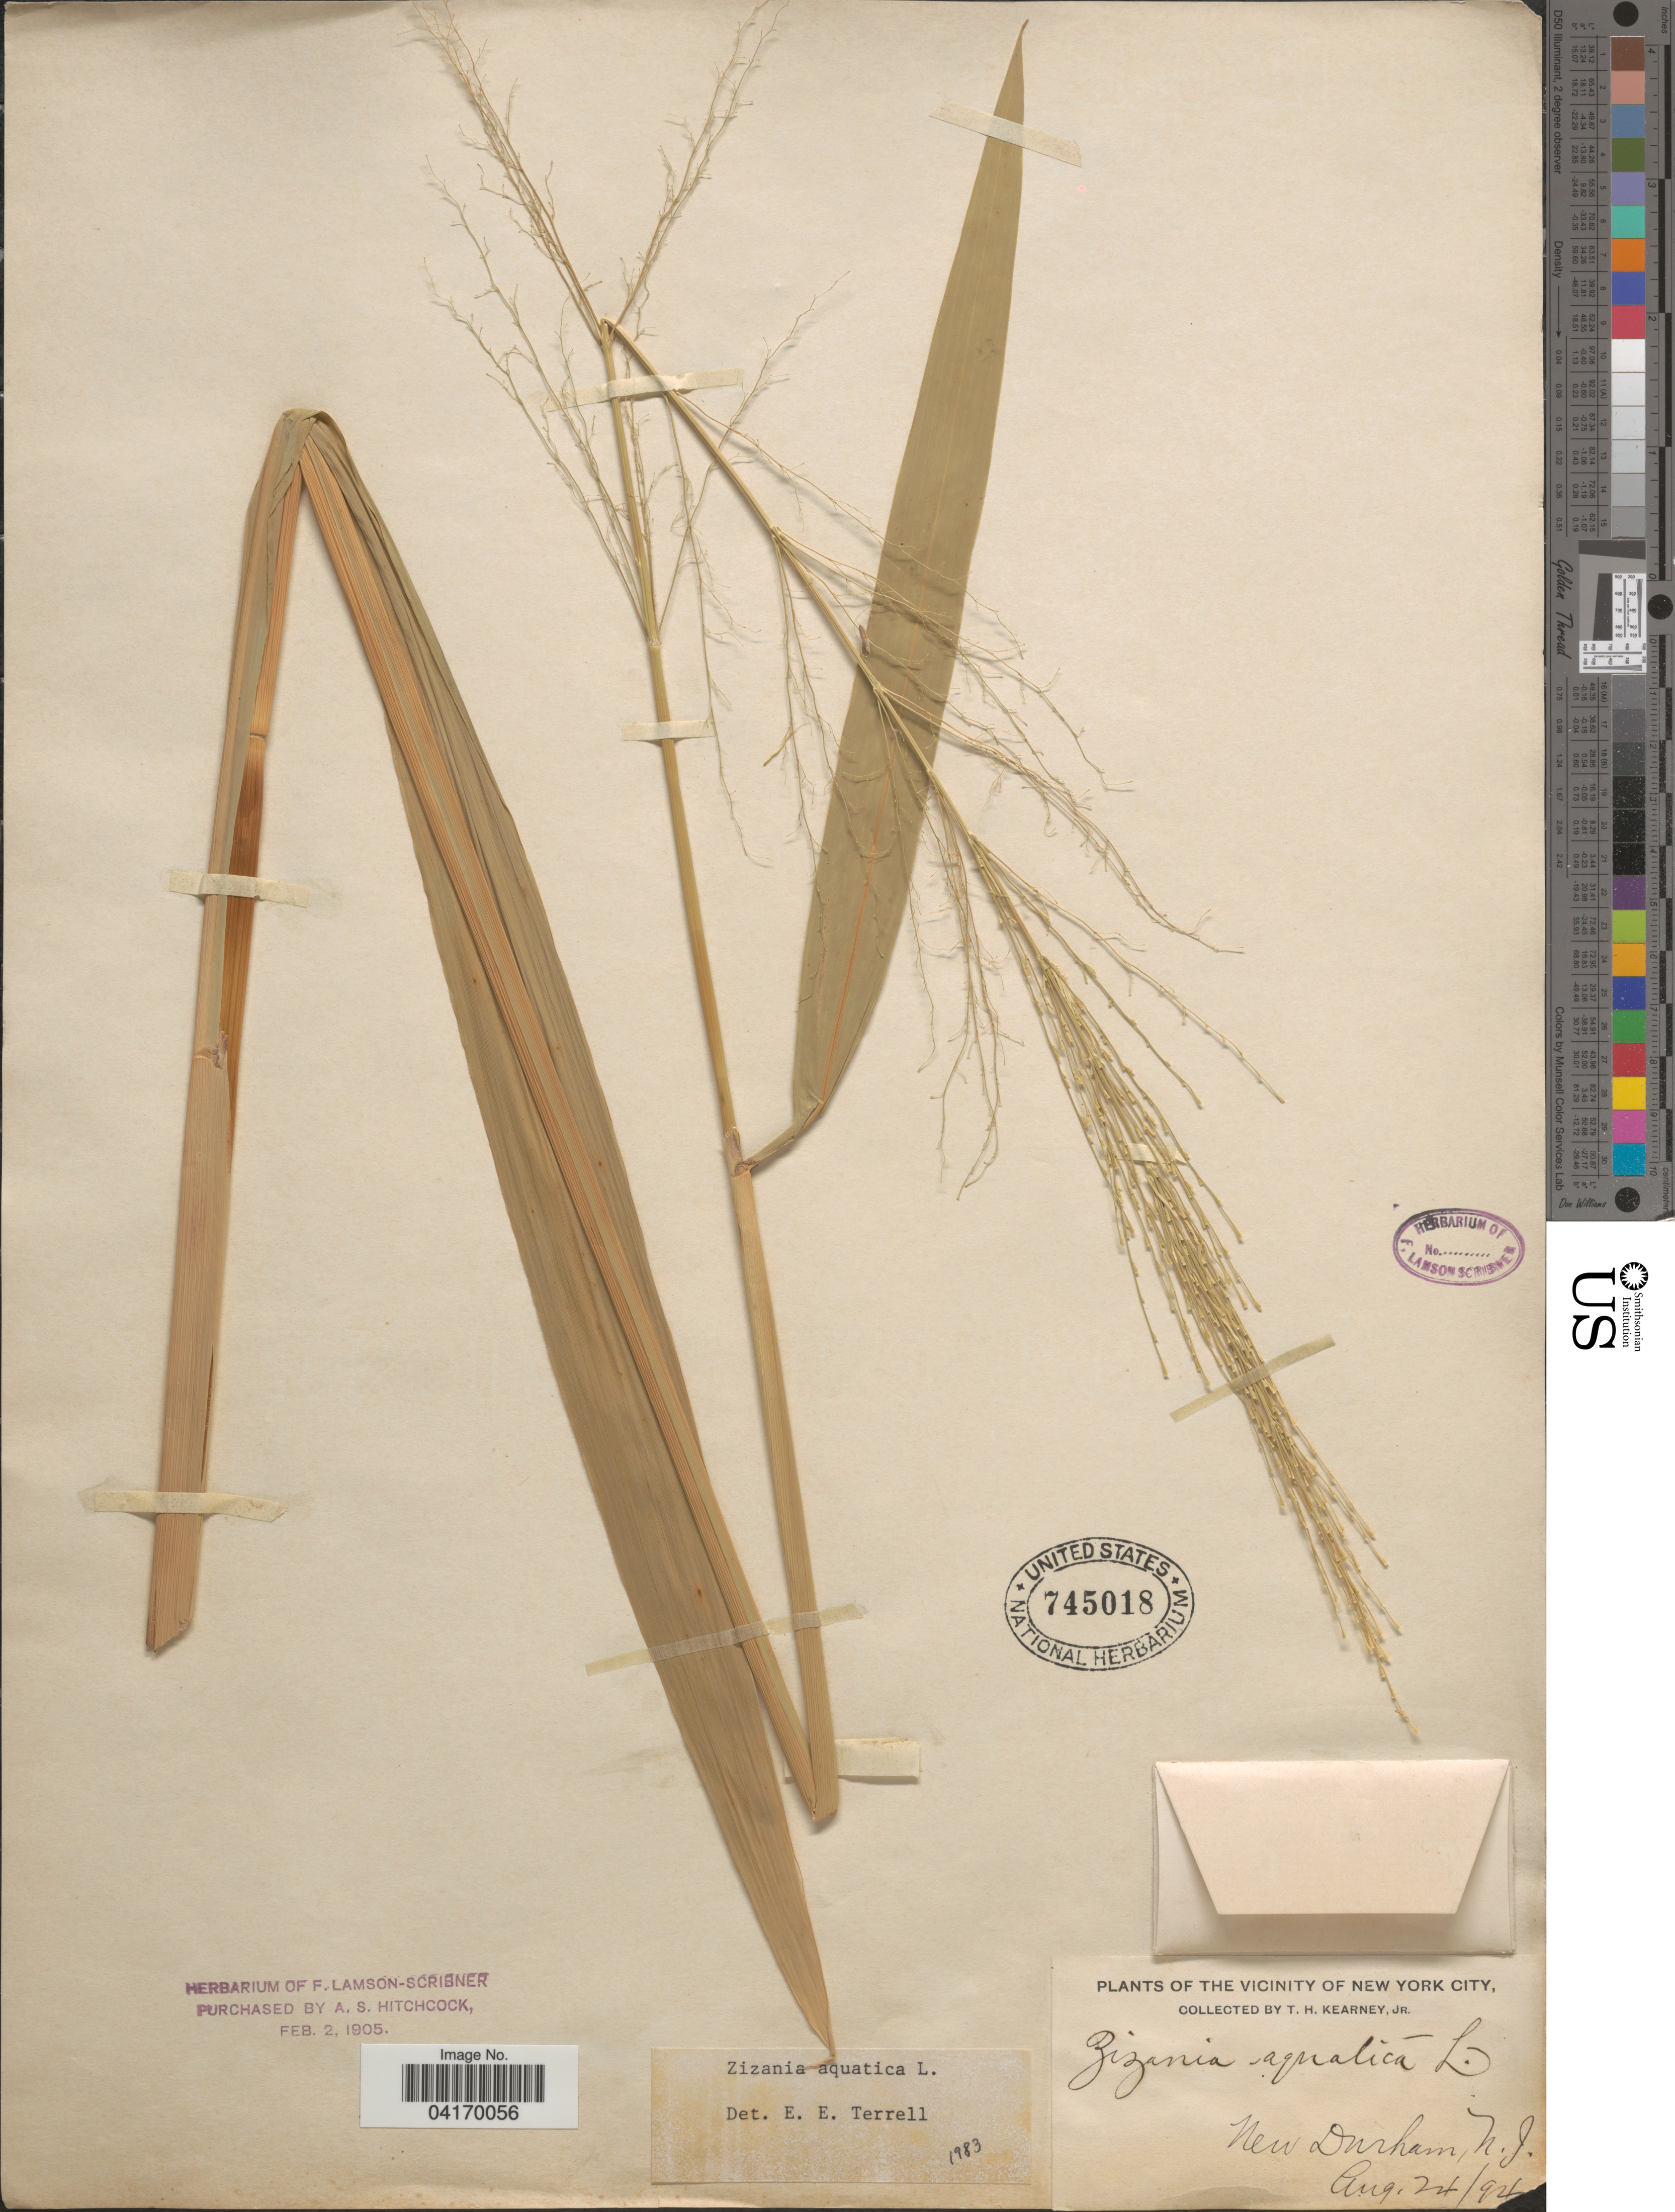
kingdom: Plantae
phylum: Tracheophyta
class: Liliopsida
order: Poales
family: Poaceae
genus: Zizania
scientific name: Zizania aquatica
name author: L.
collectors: T. H. Kearney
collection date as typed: Transcribed d/m/y: 24/8/94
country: United States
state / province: New Jersey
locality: New Durham. The Vicinity of New York City.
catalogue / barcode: US 745018